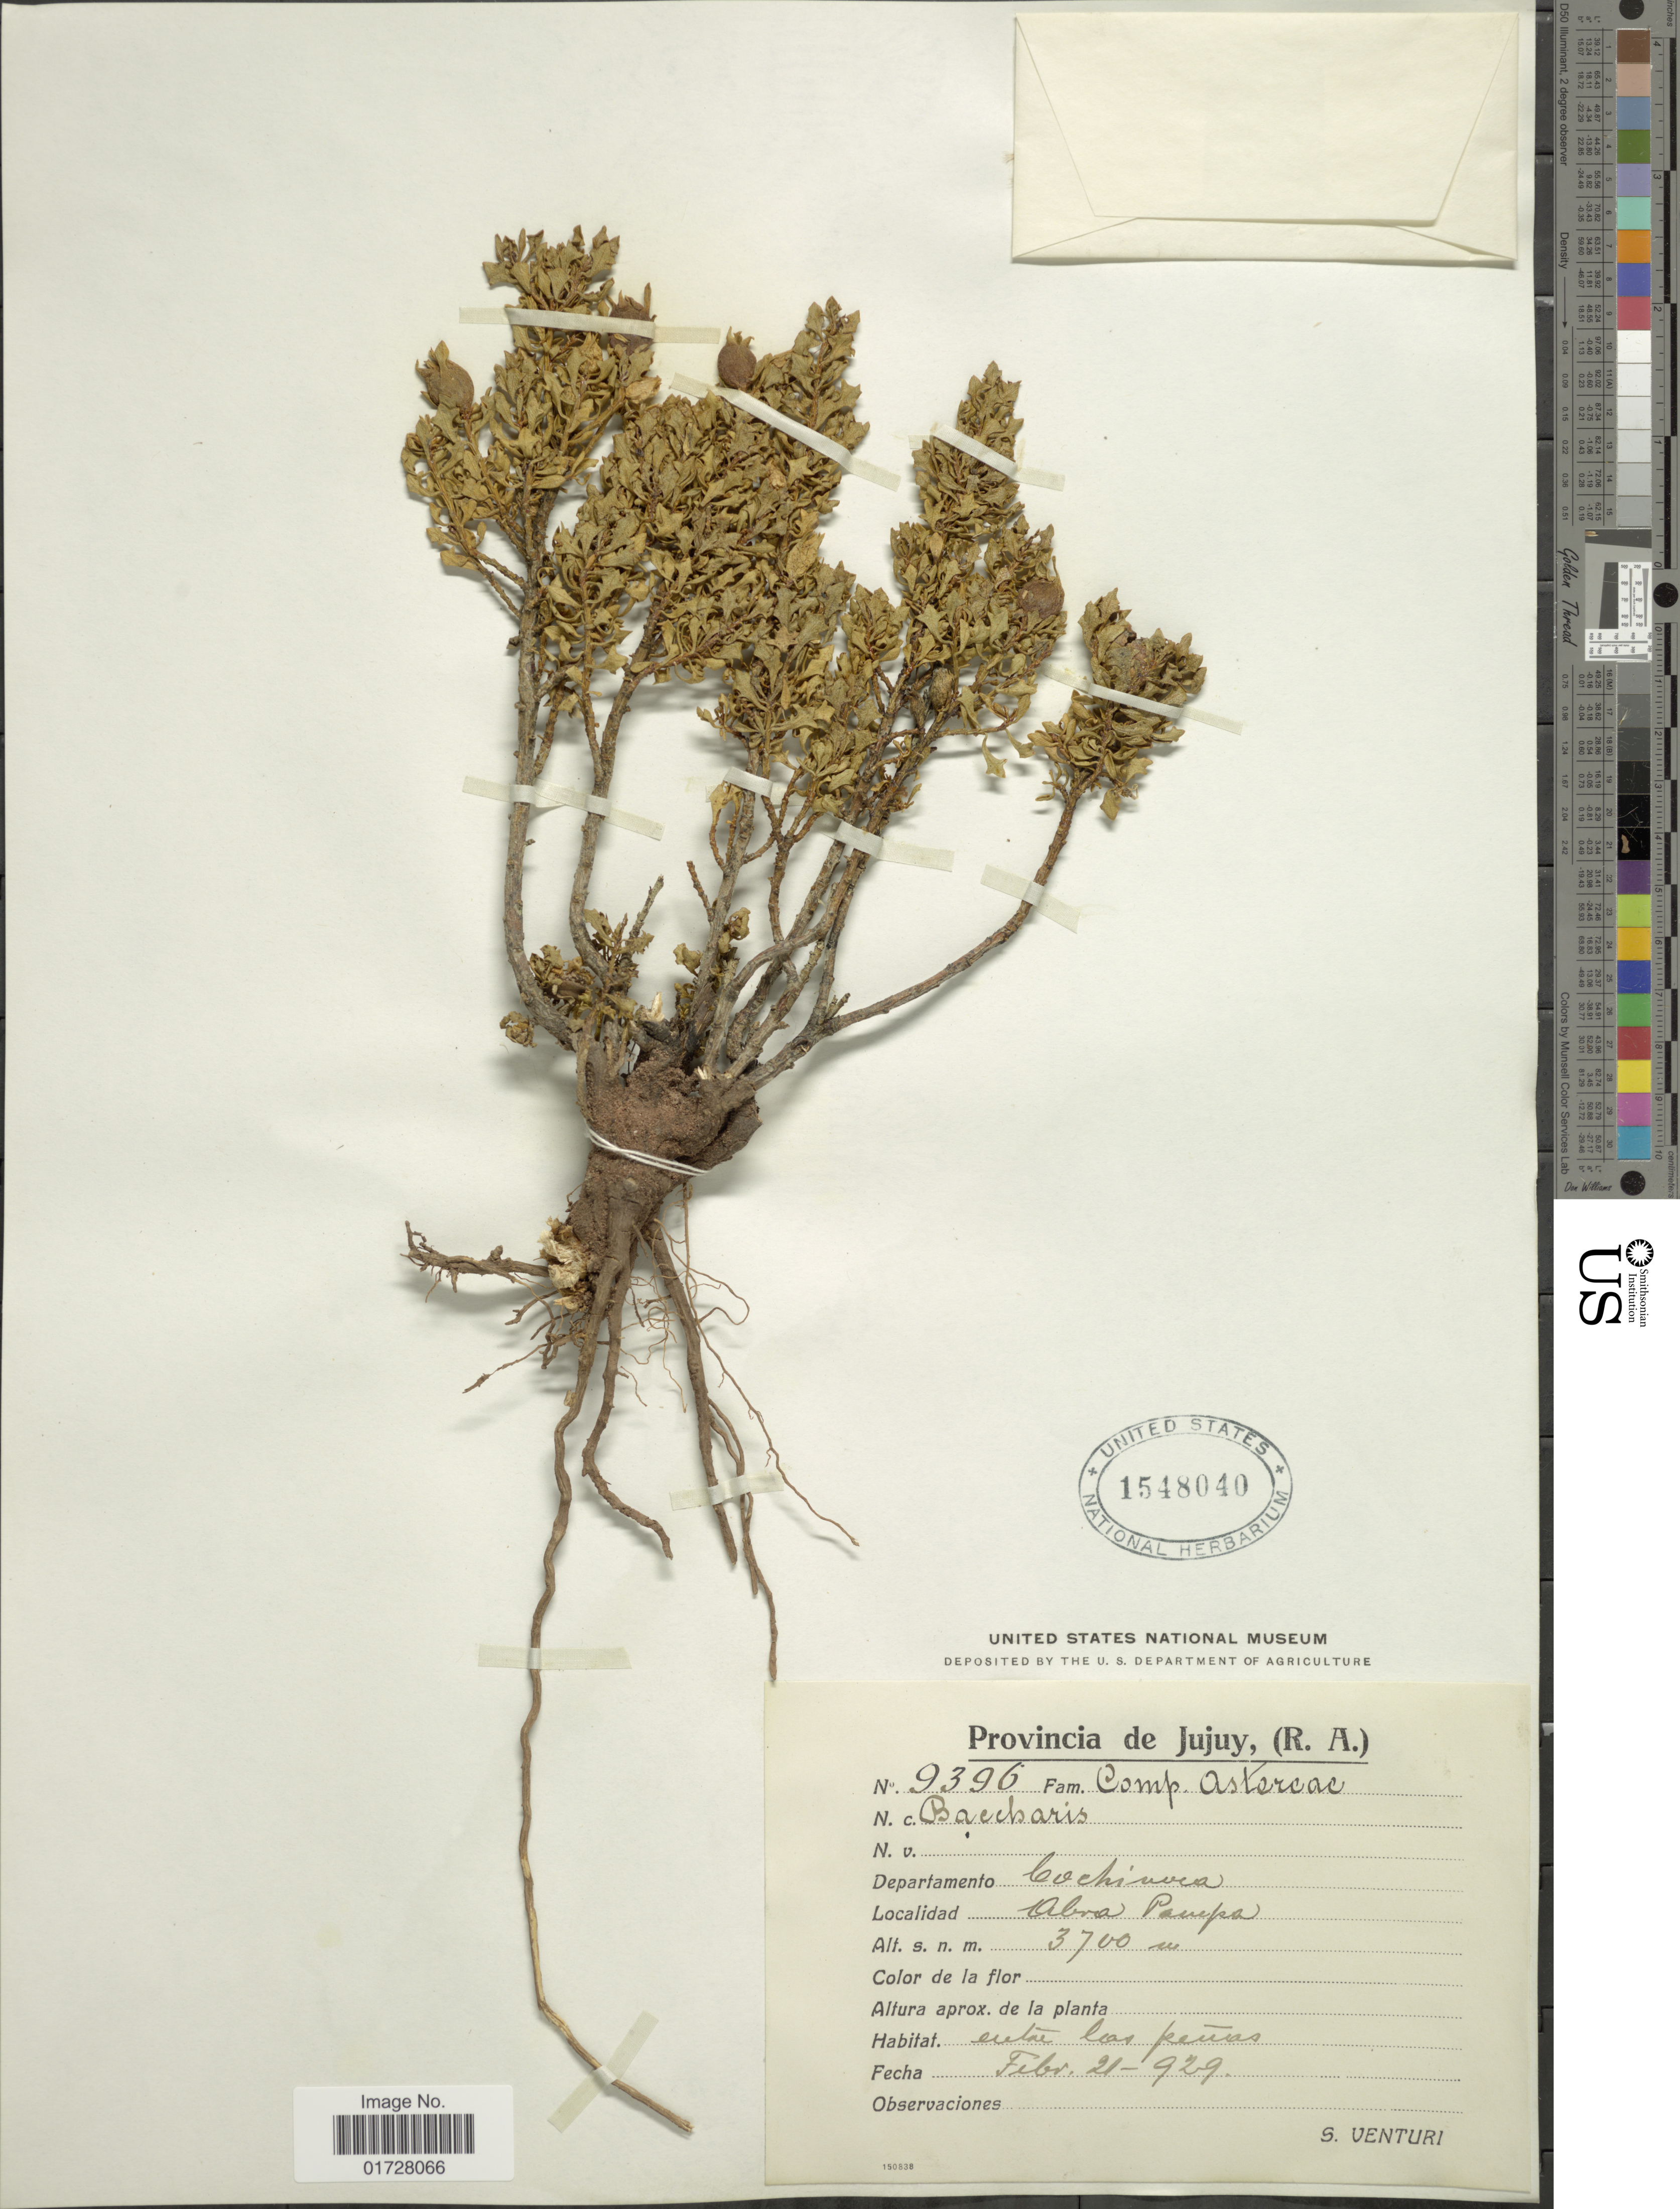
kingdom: Plantae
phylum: Tracheophyta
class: Magnoliopsida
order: Asterales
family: Asteraceae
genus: Baccharis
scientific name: Baccharis sp.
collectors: S. Venturi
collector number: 9396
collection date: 1929-02-21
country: Argentina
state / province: Jujuy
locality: Departamento Cochinoca, Abra Pampa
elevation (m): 3700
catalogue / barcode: US 1548040